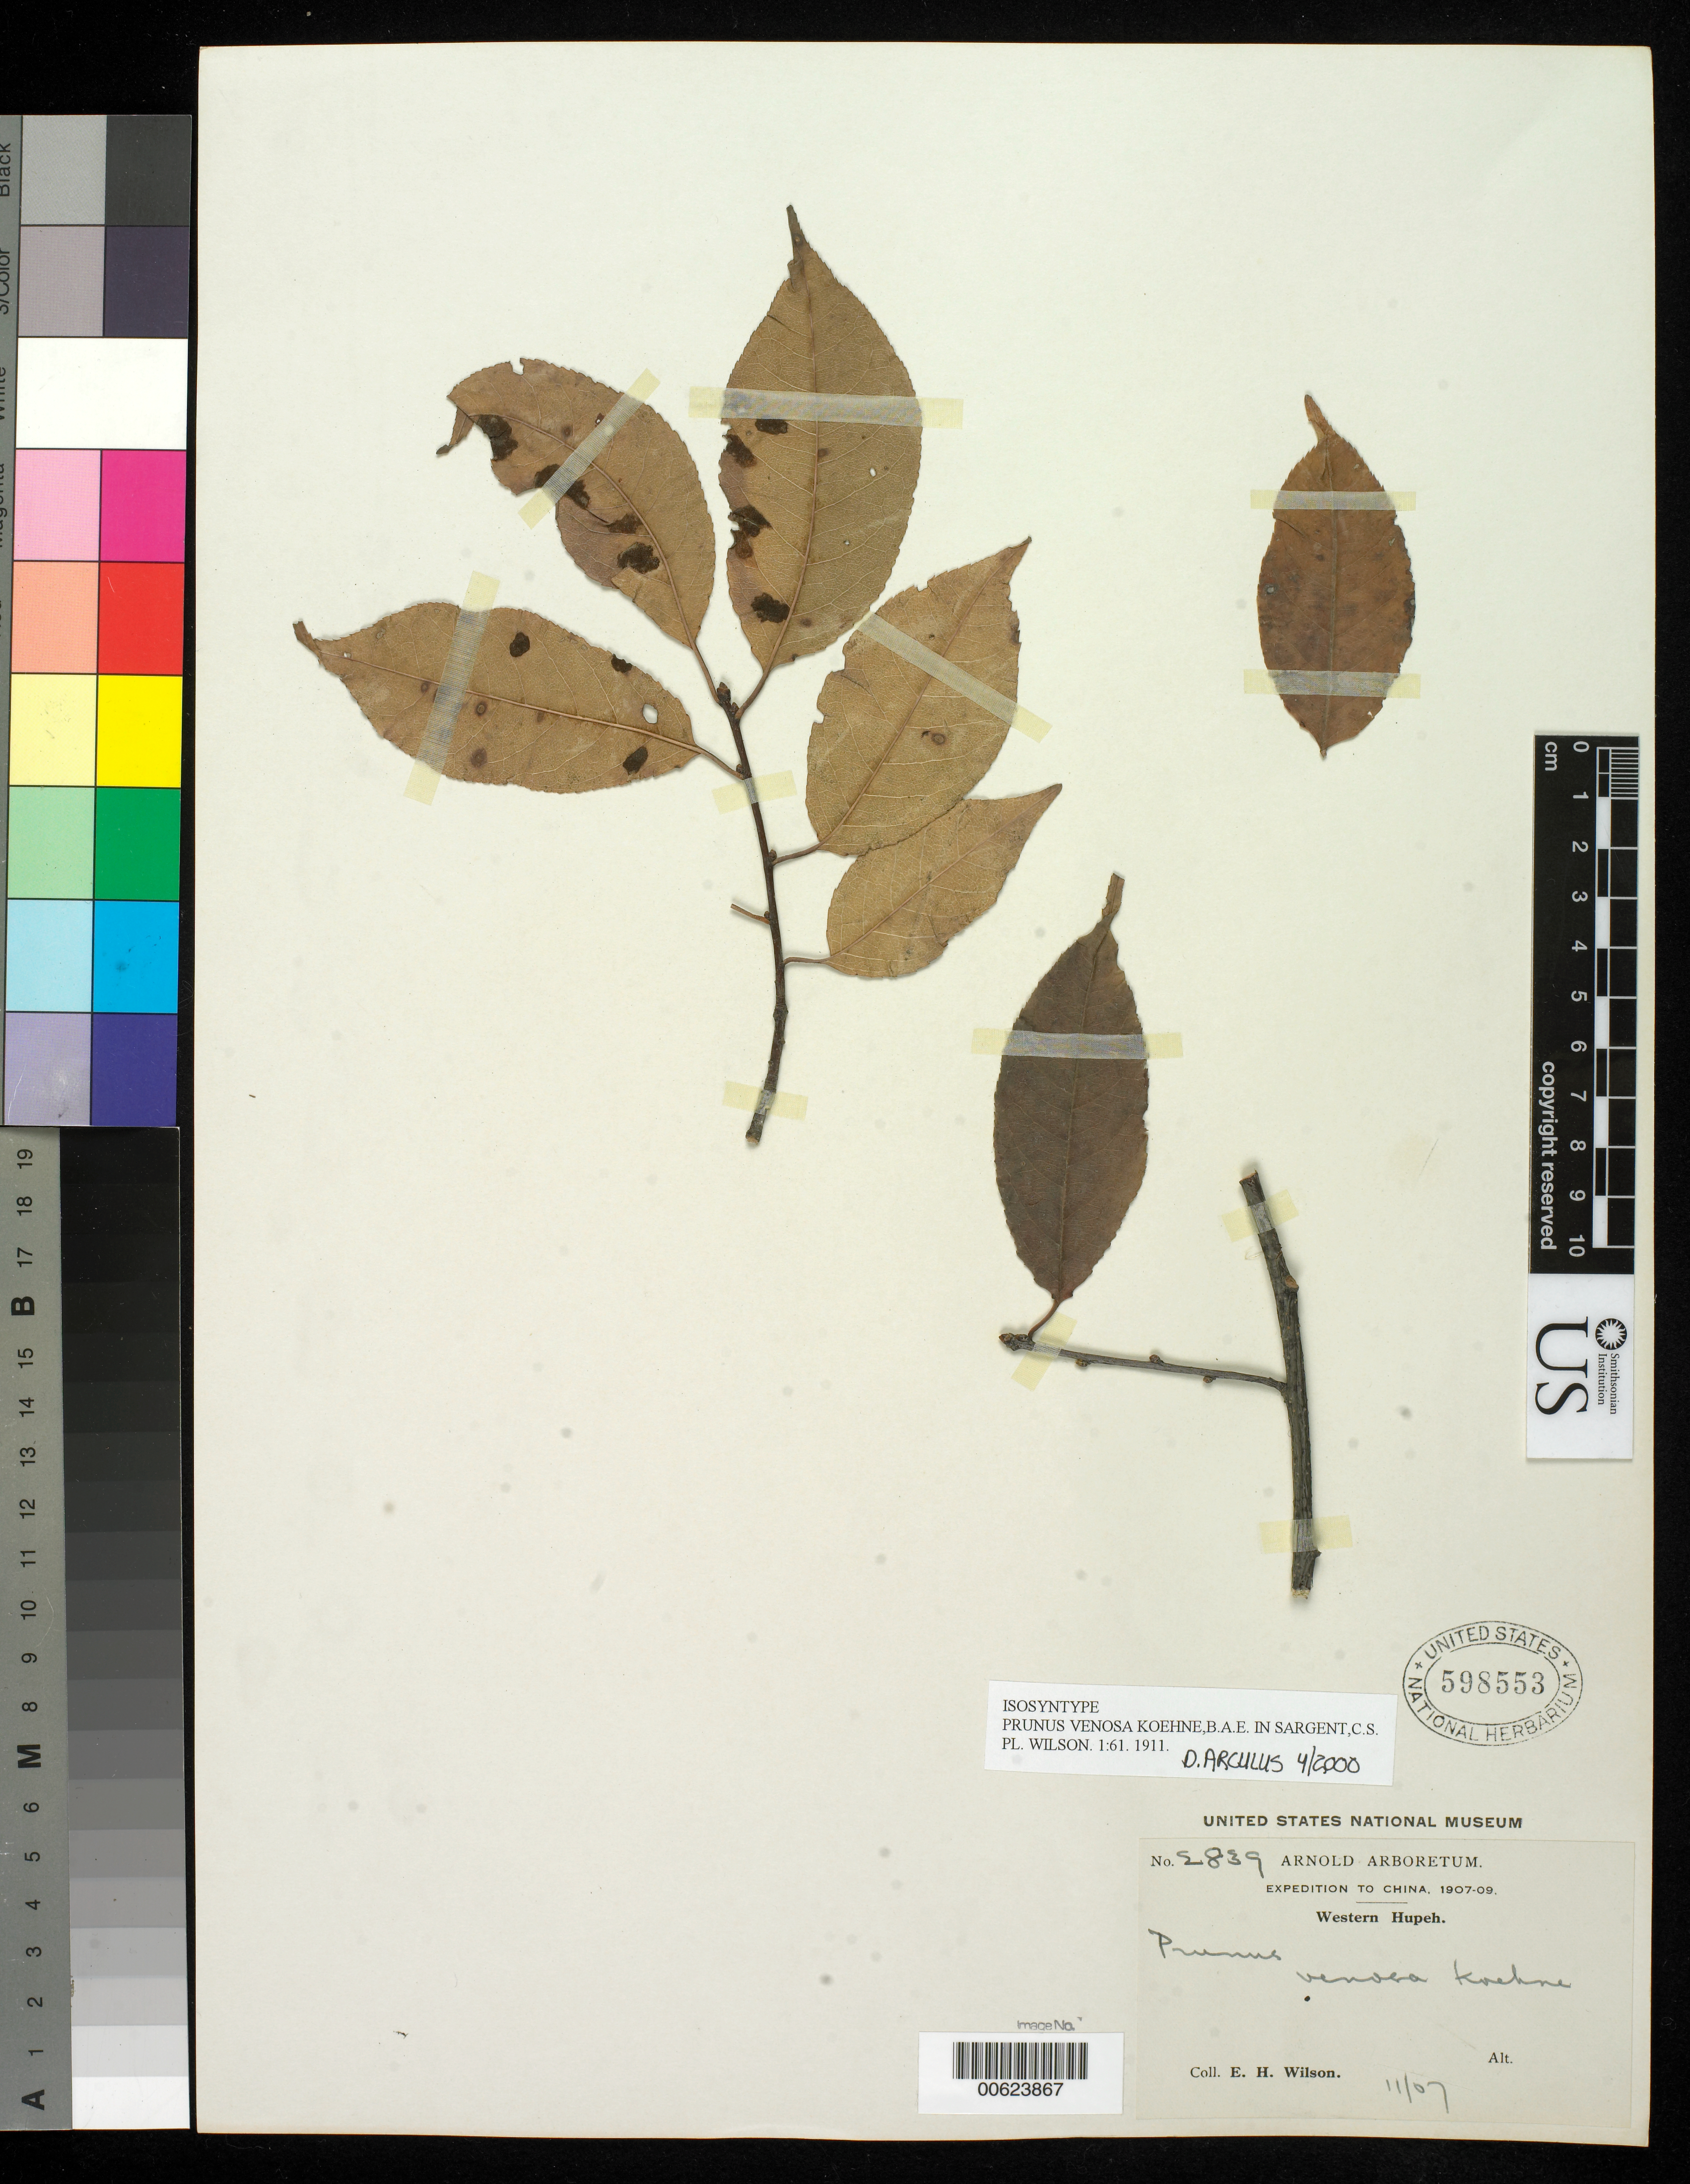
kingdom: Plantae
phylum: Tracheophyta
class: Magnoliopsida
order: Rosales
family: Rosaceae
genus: Prunus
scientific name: Prunus venosa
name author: Koehne in Sarg.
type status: Isosyntype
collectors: E. H. Wilson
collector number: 2839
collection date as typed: Nov 1907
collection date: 1907-11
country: China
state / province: Hubei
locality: Western Hupeh.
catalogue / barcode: US 598553